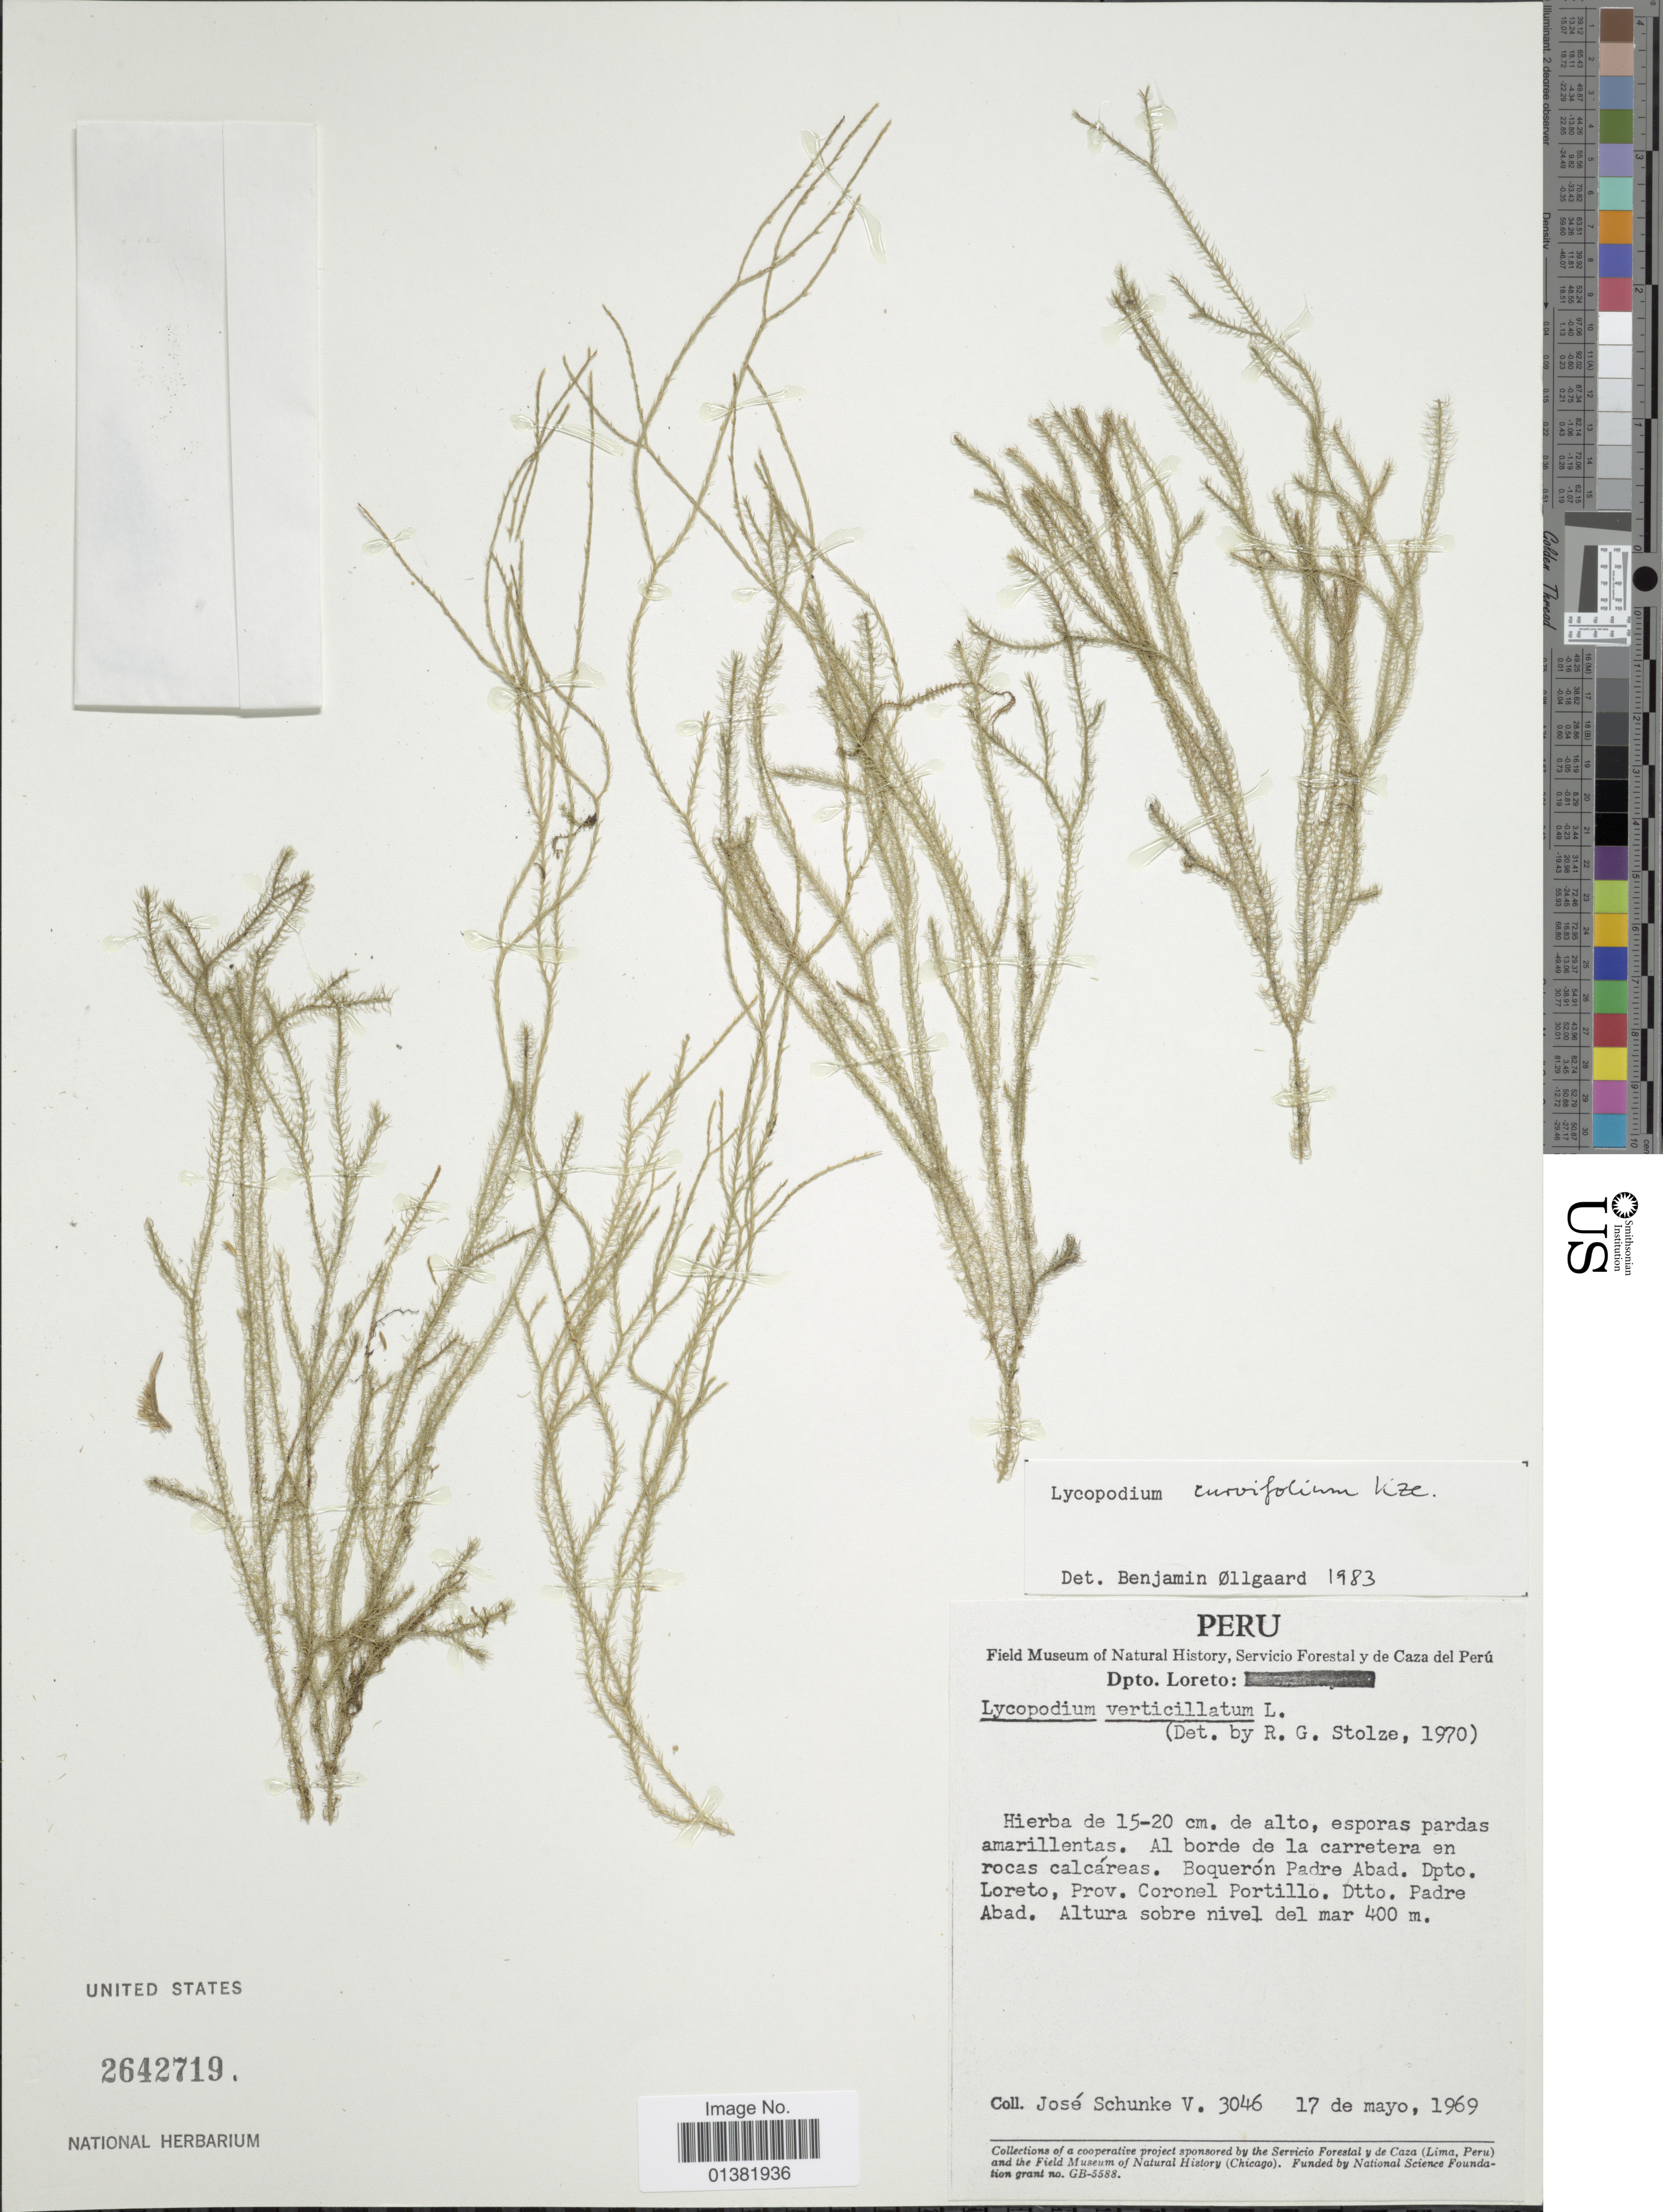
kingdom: Plantae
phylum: Tracheophyta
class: Lycopodiopsida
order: Lycopodiales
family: Lycopodiaceae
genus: Phlegmariurus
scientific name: Phlegmariurus curvifolius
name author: (Kunze) B. Øllg.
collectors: J. Schunke Vigo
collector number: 3046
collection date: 1969-05-17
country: Peru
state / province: Loreto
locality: Al borde de la carretera en rocas calcáreas. Boquerón Padre Abad. Dpto. Loreto, Prov. Coronel Portillo. Dtto. Padre Abad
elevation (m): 400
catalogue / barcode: US 2642719